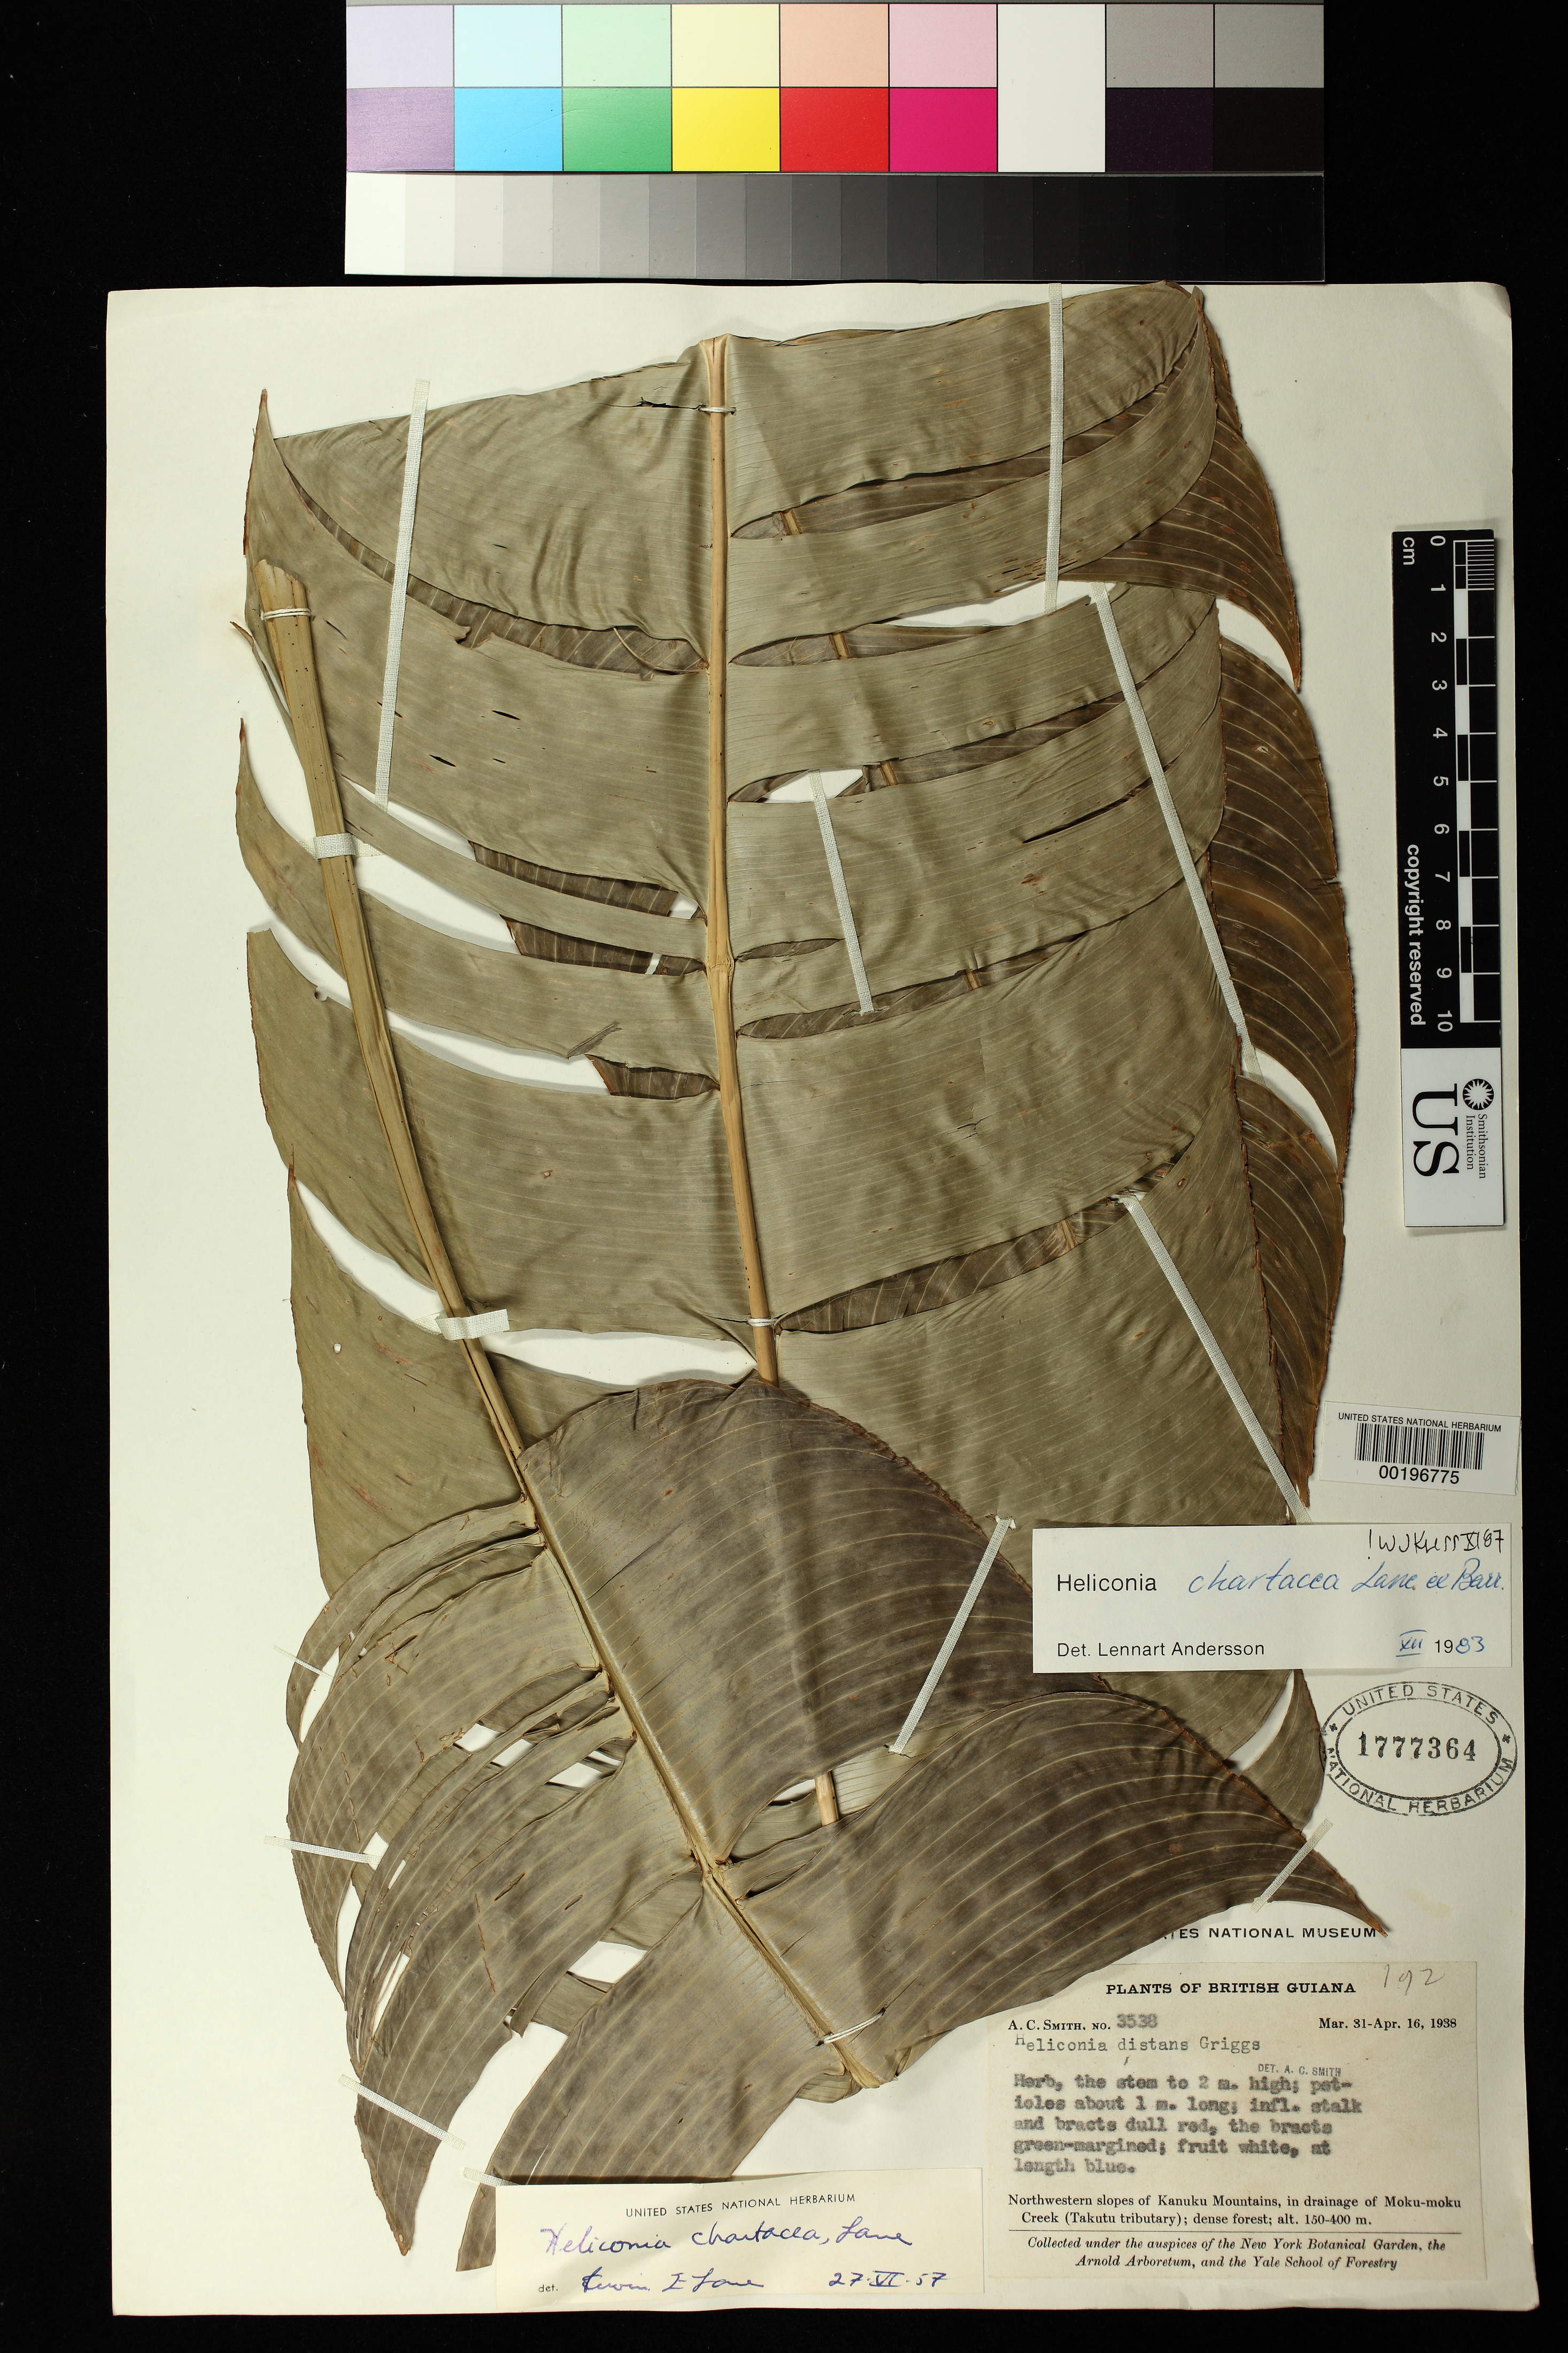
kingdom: Plantae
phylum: Tracheophyta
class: Liliopsida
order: Zingiberales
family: Heliconiaceae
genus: Heliconia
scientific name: Heliconia chartacea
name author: Lane ex Barreiros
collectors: A. C. Smith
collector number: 3538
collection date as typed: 31 Mar 1938 to 16 Apr 1938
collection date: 1938-03-31/1938-04-16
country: Guyana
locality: Nw slopes of kanuku mountains, in drainage of moku-moku creek (takutu tributary)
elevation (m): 150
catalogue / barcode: US 1777364